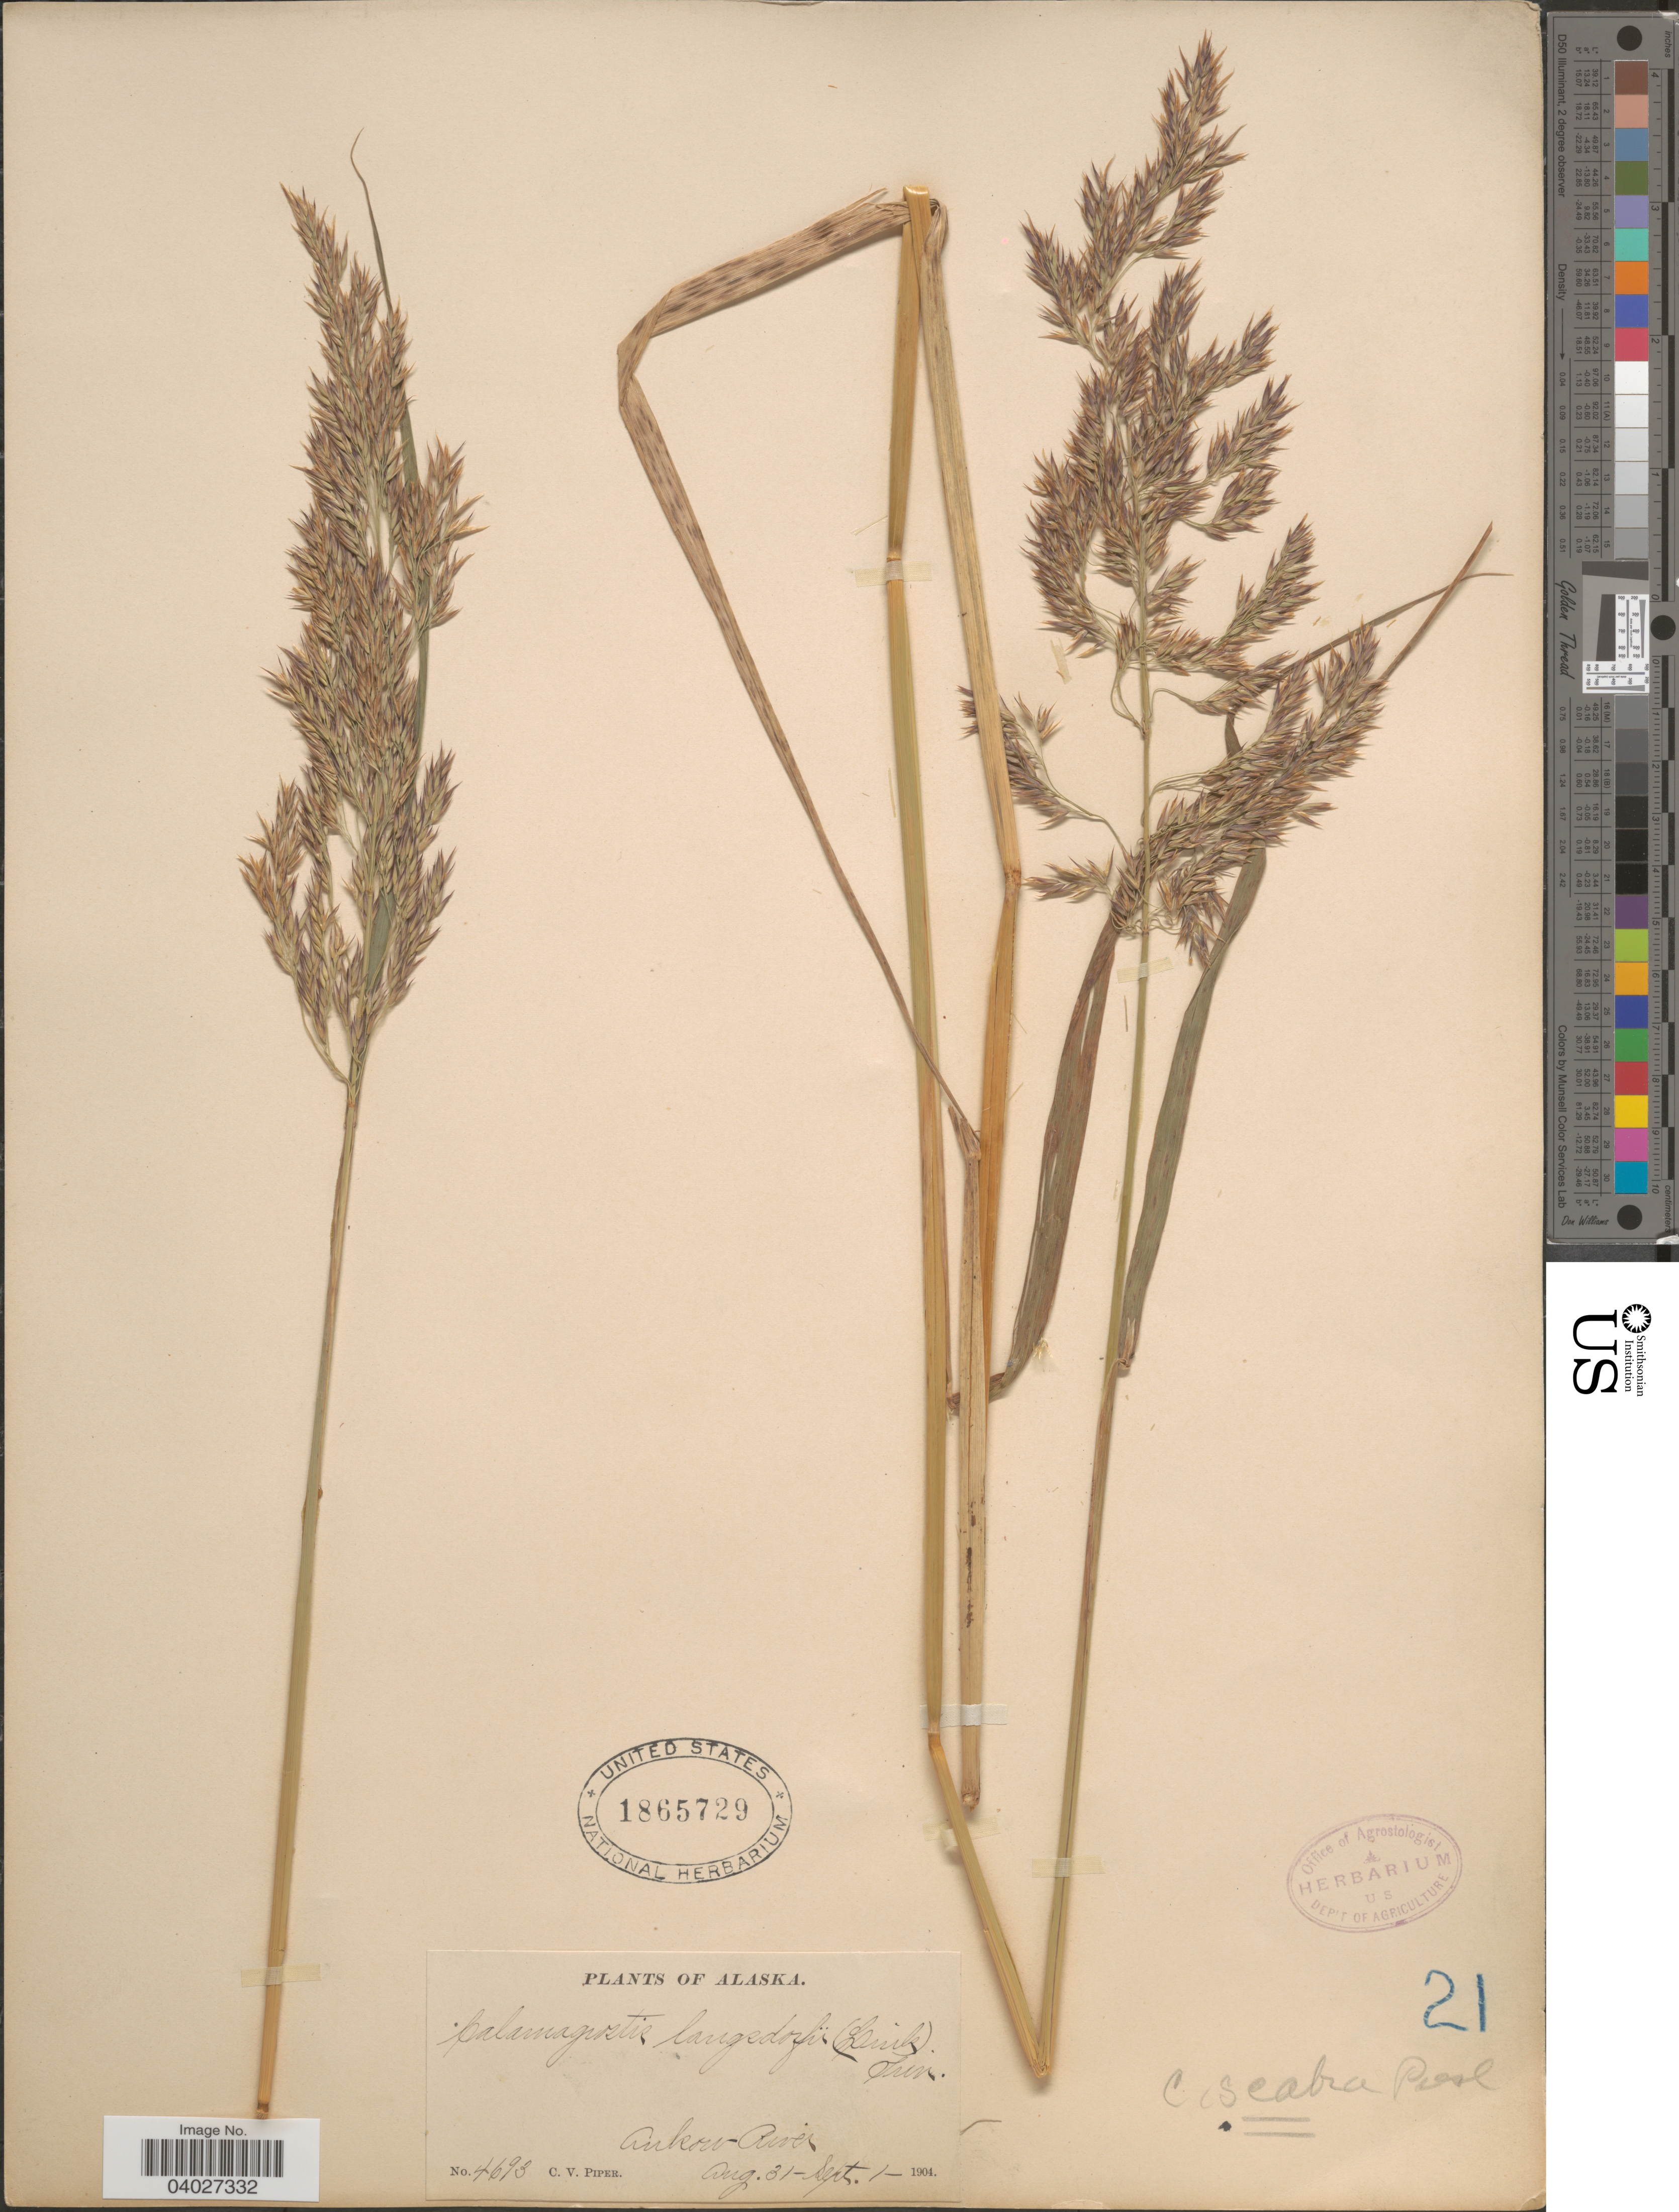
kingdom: Plantae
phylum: Tracheophyta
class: Liliopsida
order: Poales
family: Poaceae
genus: Calamagrostis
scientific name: Calamagrostis canadensis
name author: (Michx.) P. Beauv.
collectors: C. V. Piper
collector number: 4693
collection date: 1904-08-31/1904-09-01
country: United States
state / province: Alaska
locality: Ankow River.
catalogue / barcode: US 1865729